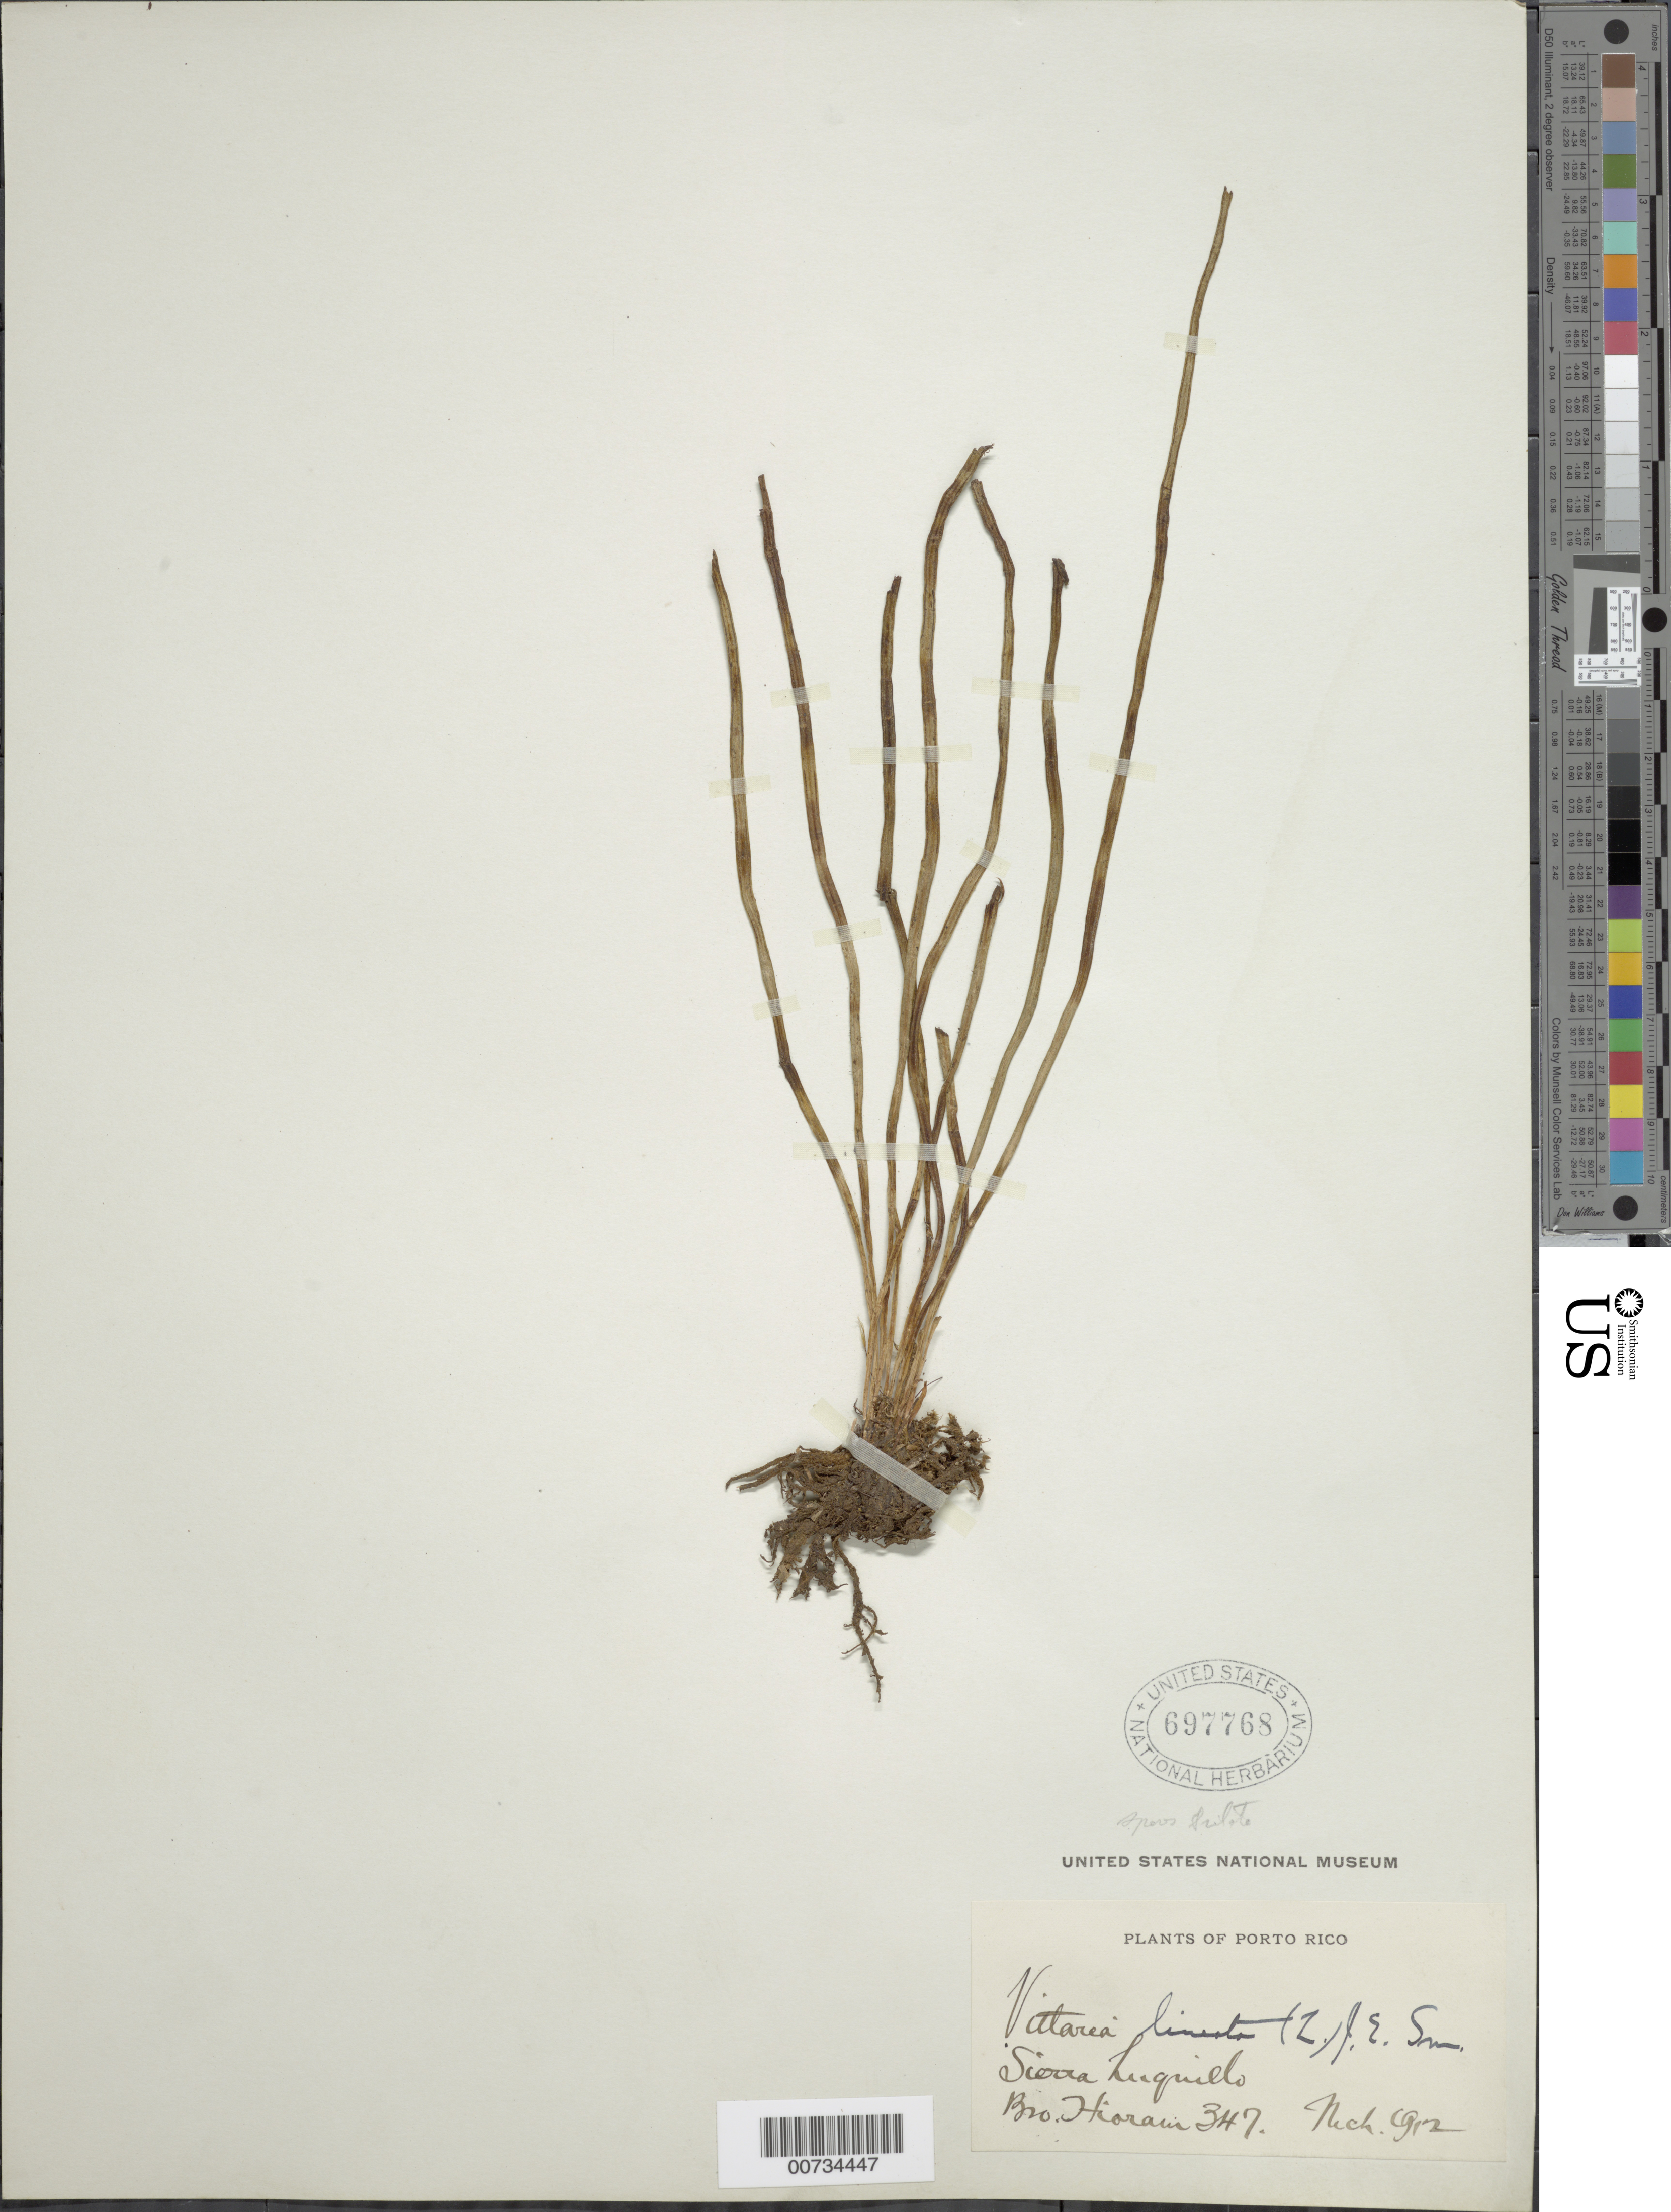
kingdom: Plantae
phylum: Tracheophyta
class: Polypodiopsida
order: Polypodiales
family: Pteridaceae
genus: Vittaria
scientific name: Vittaria lineata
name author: (L.) Sm.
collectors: Bro. Hioram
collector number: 347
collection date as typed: Mar 1912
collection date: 1912-03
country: Puerto Rico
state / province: Luquillo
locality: Sierra Luquillo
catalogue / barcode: US 697768